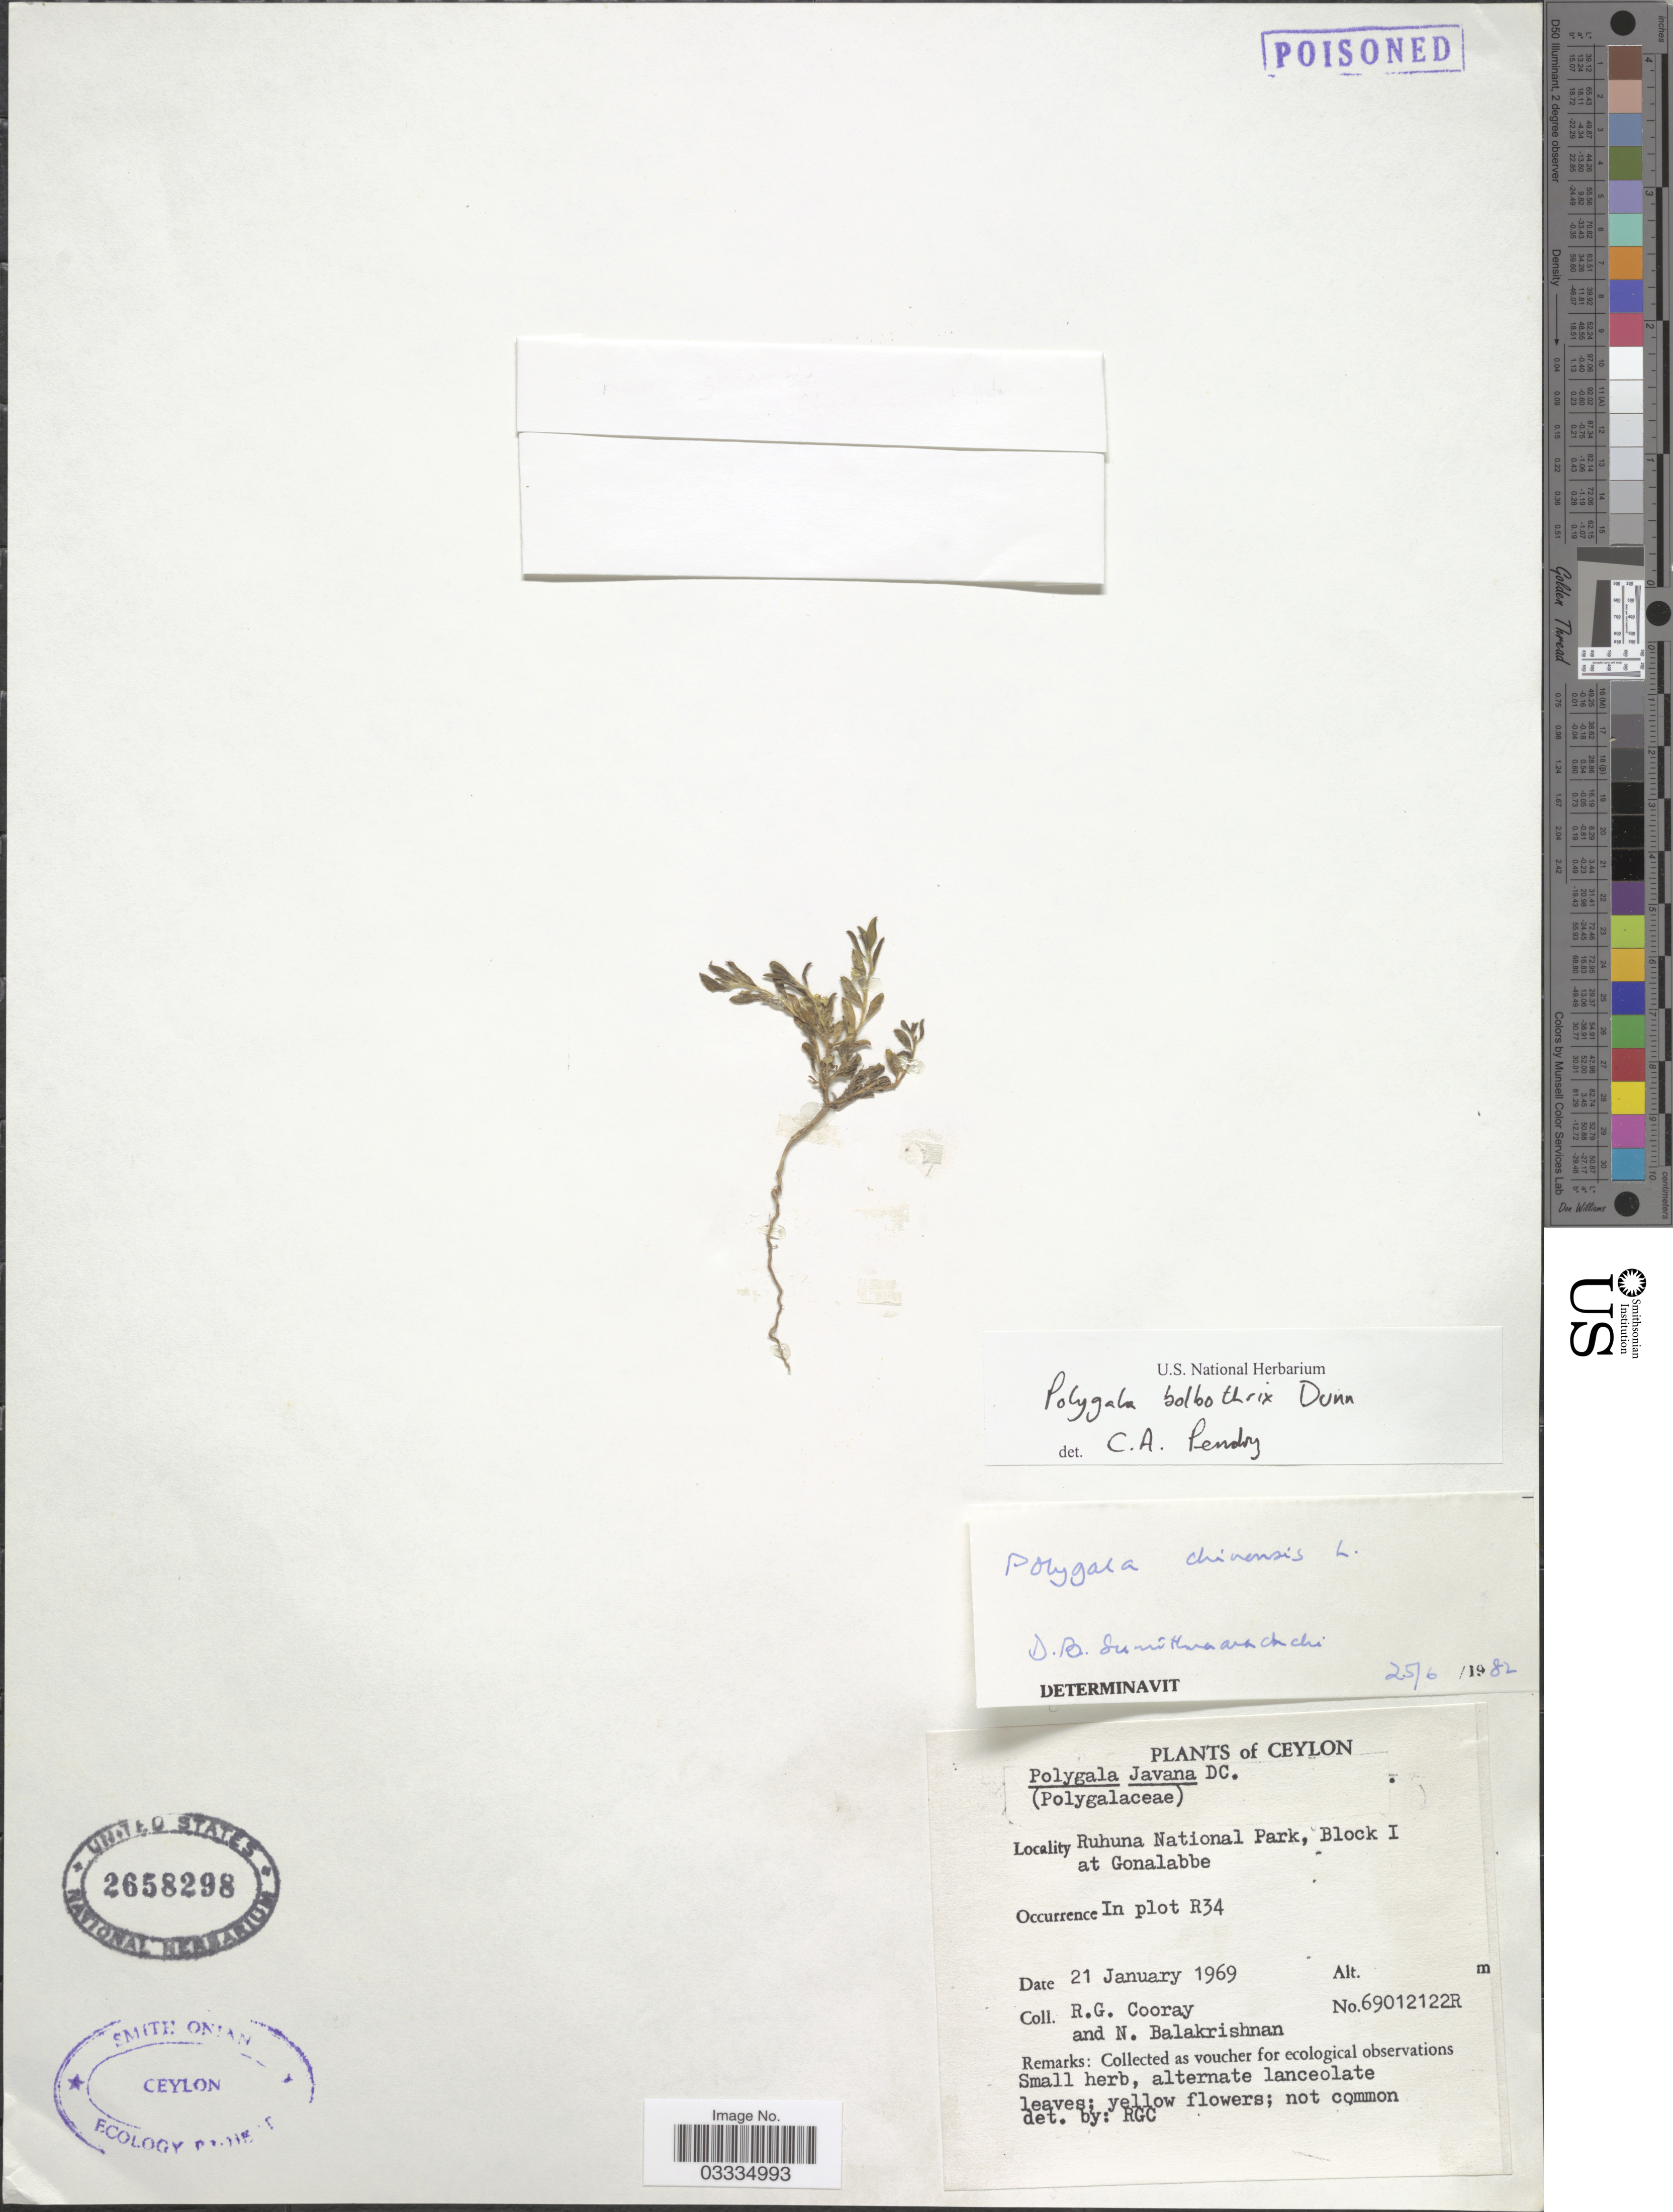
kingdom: Plantae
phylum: Tracheophyta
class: Magnoliopsida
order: Fabales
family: Polygalaceae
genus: Polygala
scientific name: Polygala bolbothrix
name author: Dunn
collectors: R. Cooray & N. Balakrishnan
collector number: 69012122R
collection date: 1969-01-21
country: Sri Lanka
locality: Ceylon. Ruhuna National Park, Block I at Gonalabbe. In plot R34.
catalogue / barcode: US 2658298